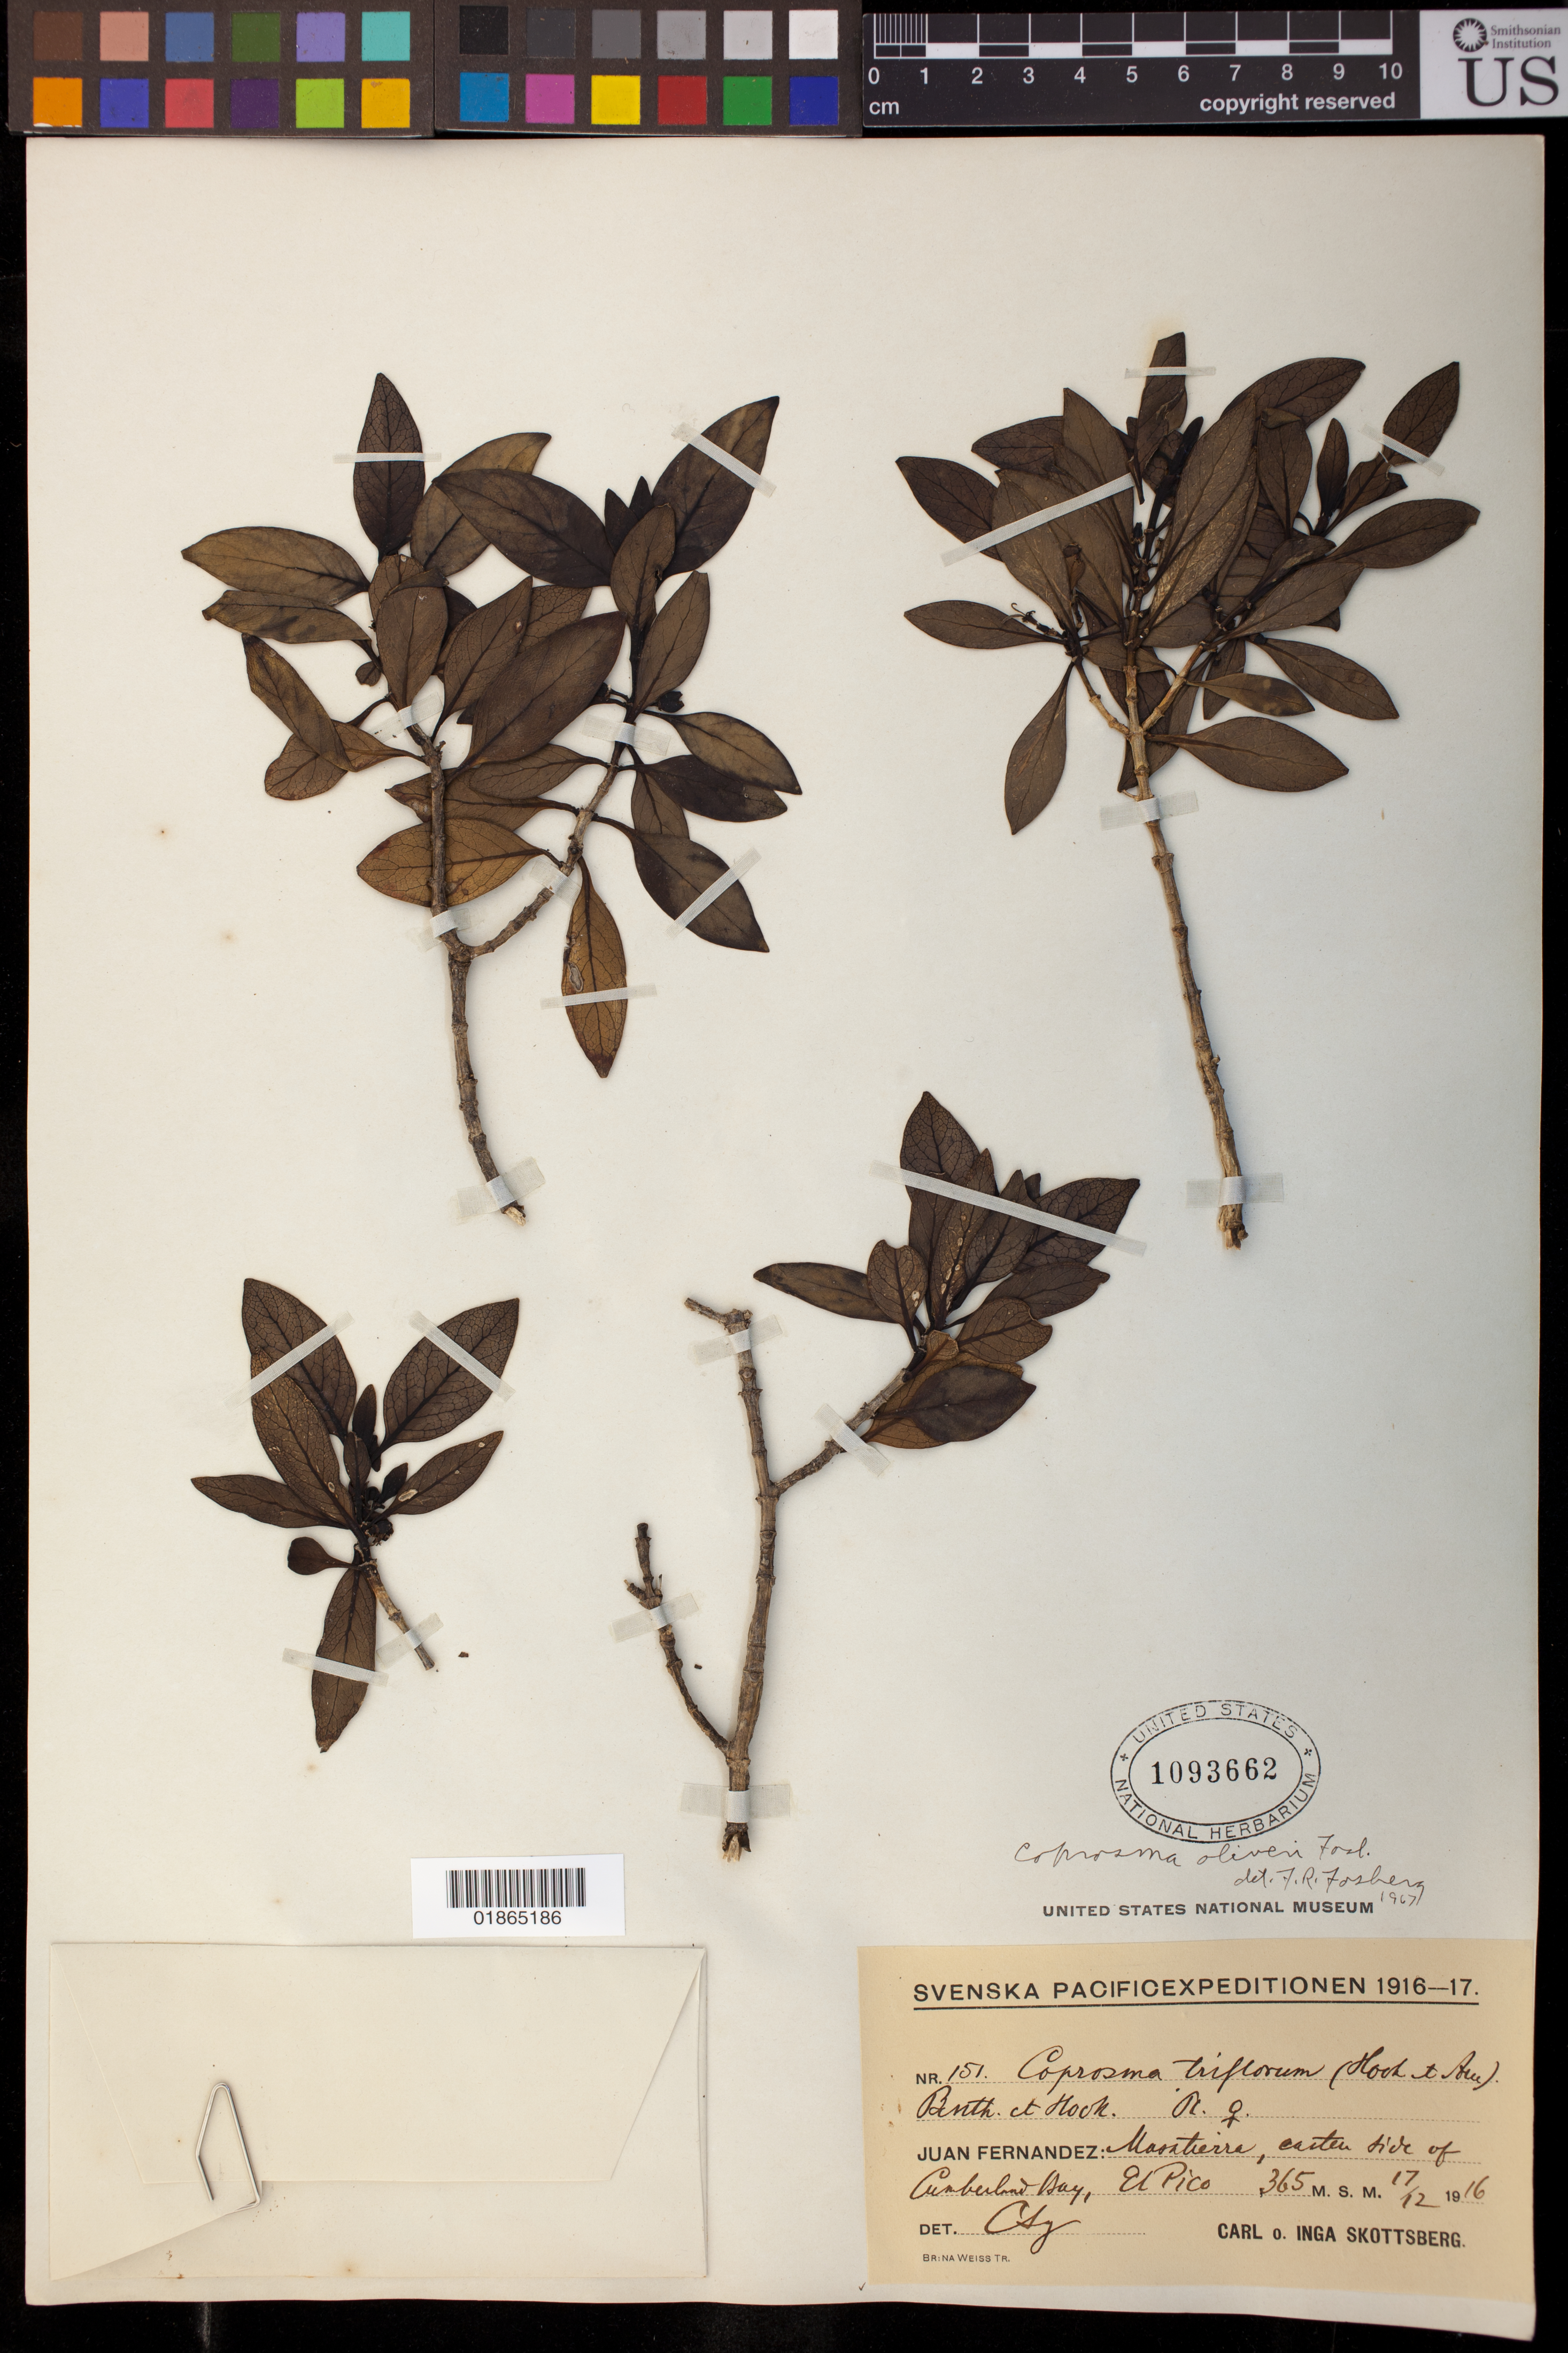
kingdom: Plantae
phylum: Tracheophyta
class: Magnoliopsida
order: Gentianales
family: Rubiaceae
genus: Coprosma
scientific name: Coprosma oliveri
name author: Fosberg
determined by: Fosberg, F. R.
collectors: C. Skottsberg & I. Skottsberg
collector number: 151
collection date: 1916-12-17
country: Chile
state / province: Valparaíso (V)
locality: Juan Fernandez: Masatieria, eastern tide of Cumberland Bay, El Pico.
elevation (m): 365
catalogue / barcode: US 1093662